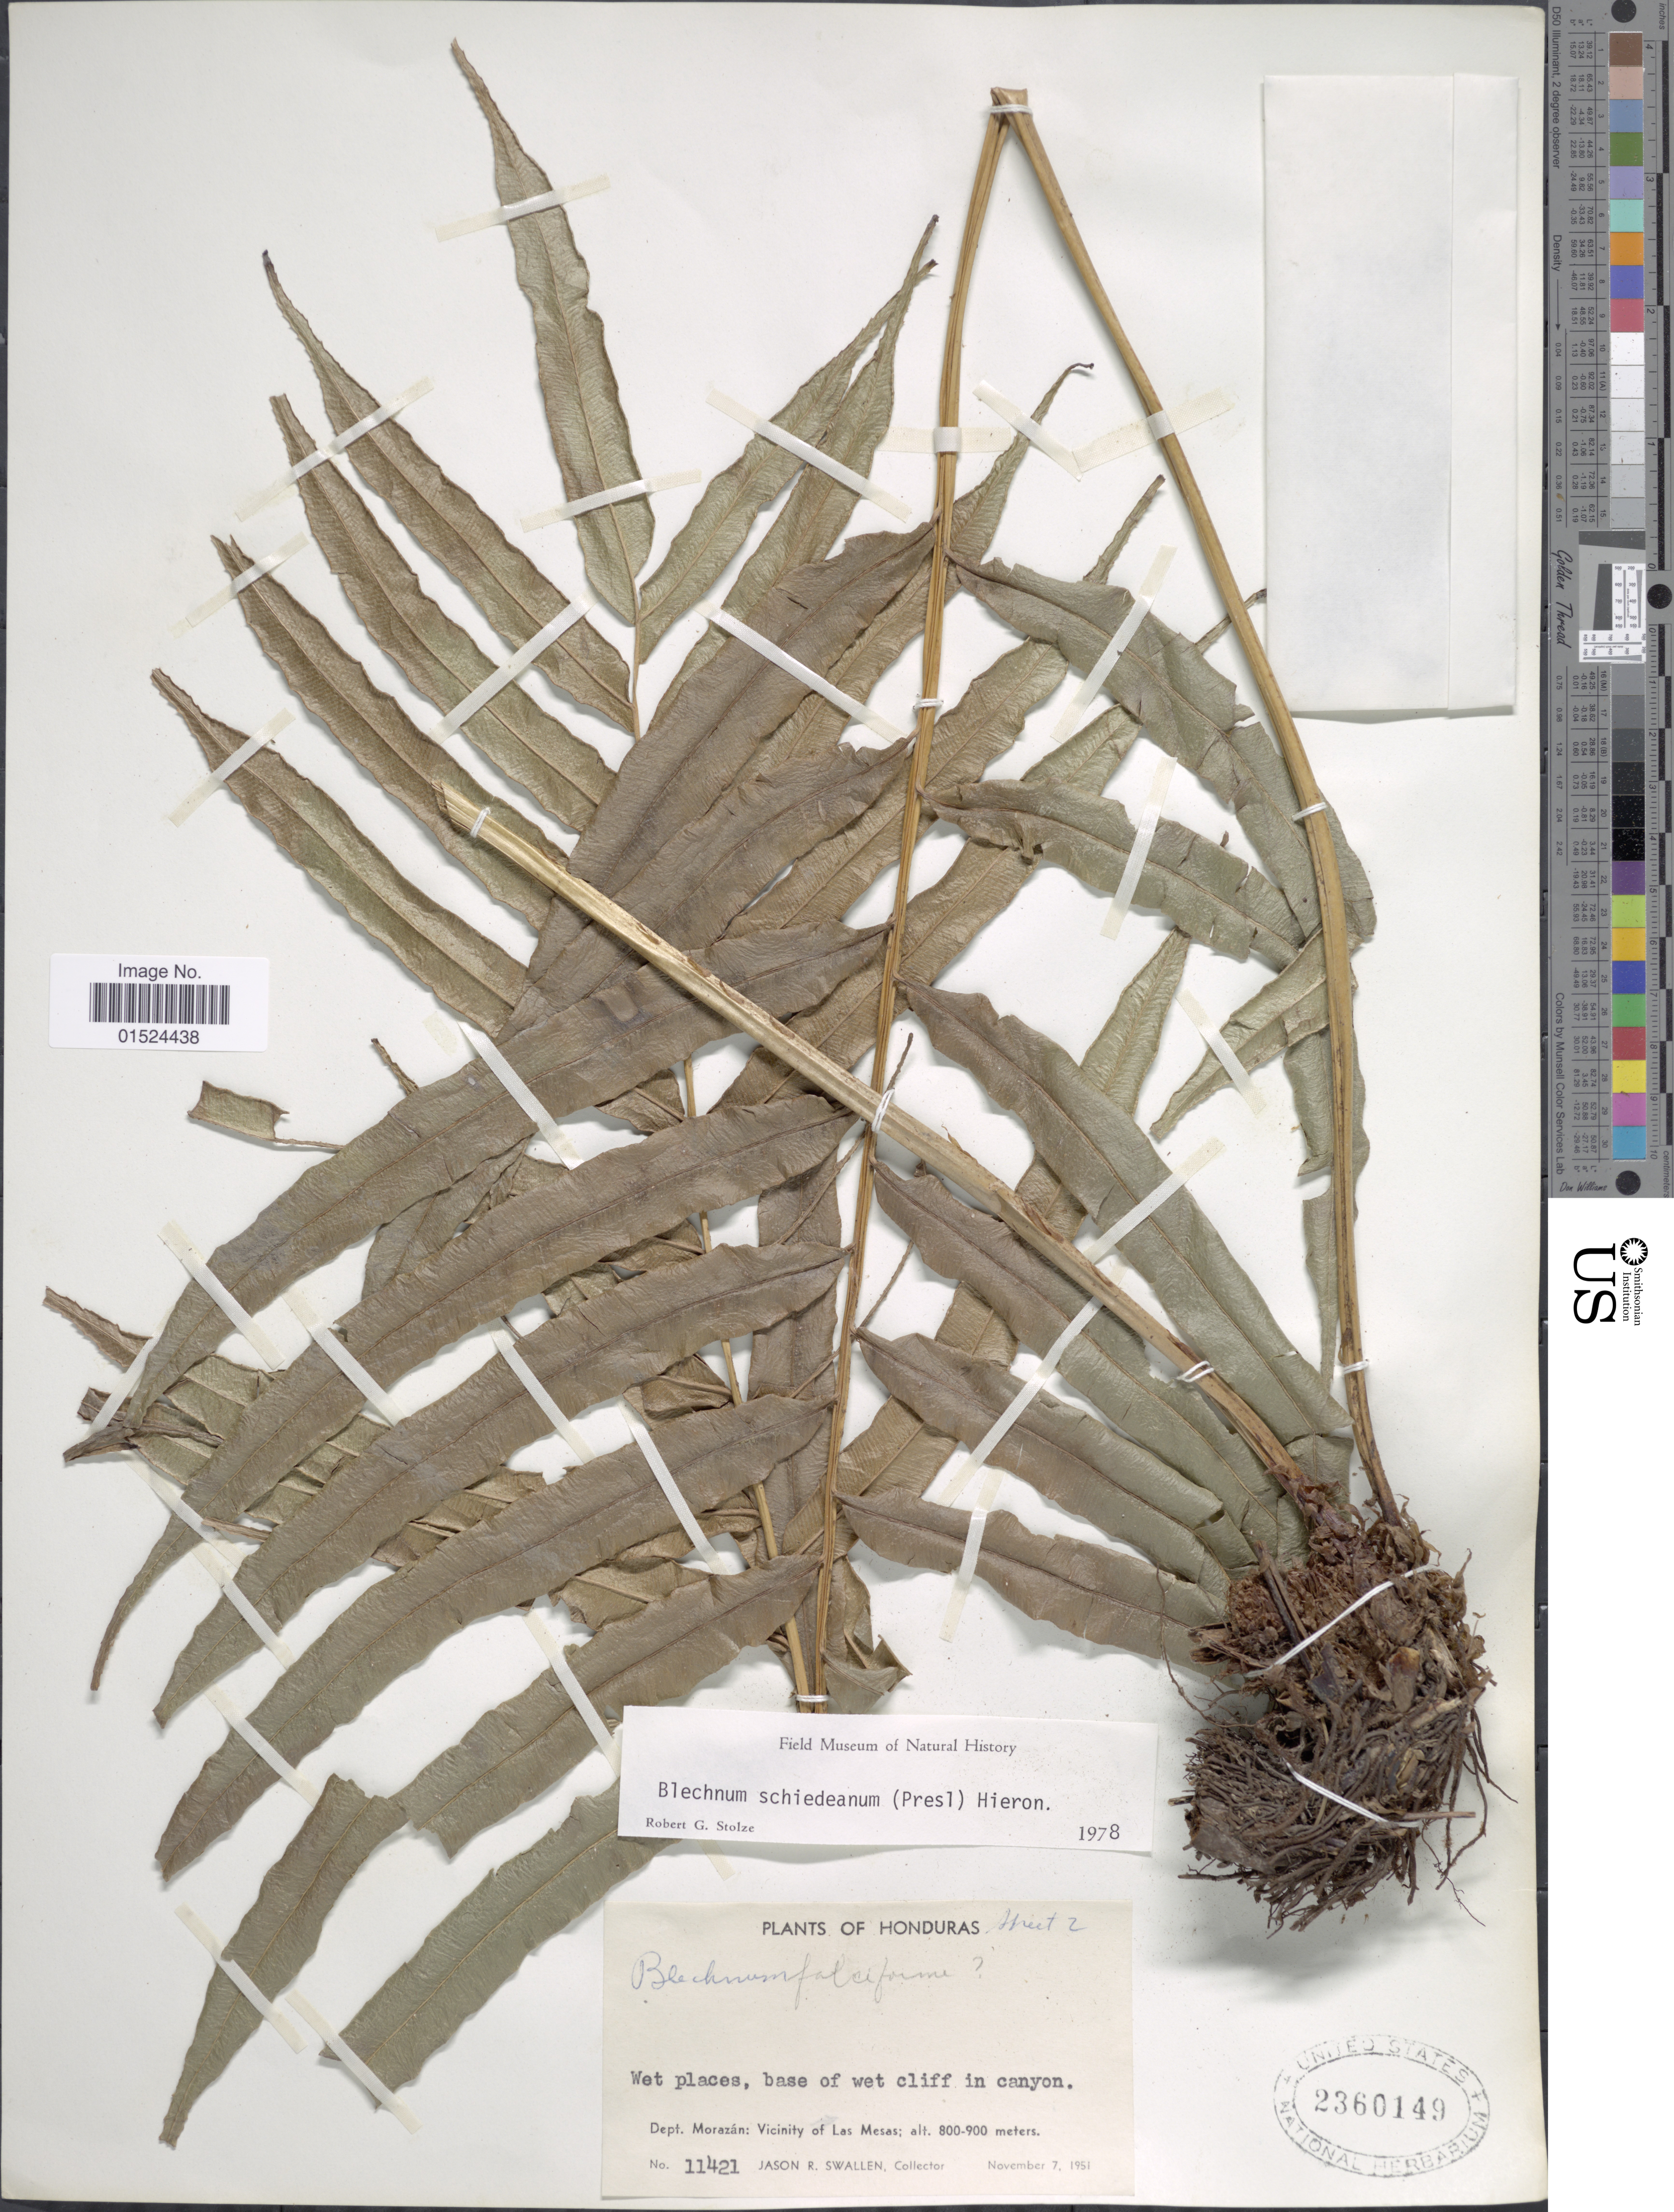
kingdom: Plantae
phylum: Tracheophyta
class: Polypodiopsida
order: Polypodiales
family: Blechnaceae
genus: Blechnum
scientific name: Blechnum schiedeanum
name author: (Schltdl. ex C. Presl) Hieron.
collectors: J. R. Swallen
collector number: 11421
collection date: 1951-11-07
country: Honduras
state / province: Fco. Morazán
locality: Dept. Morazán: Vicinity of Las Mesas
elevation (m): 800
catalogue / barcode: US 2360149